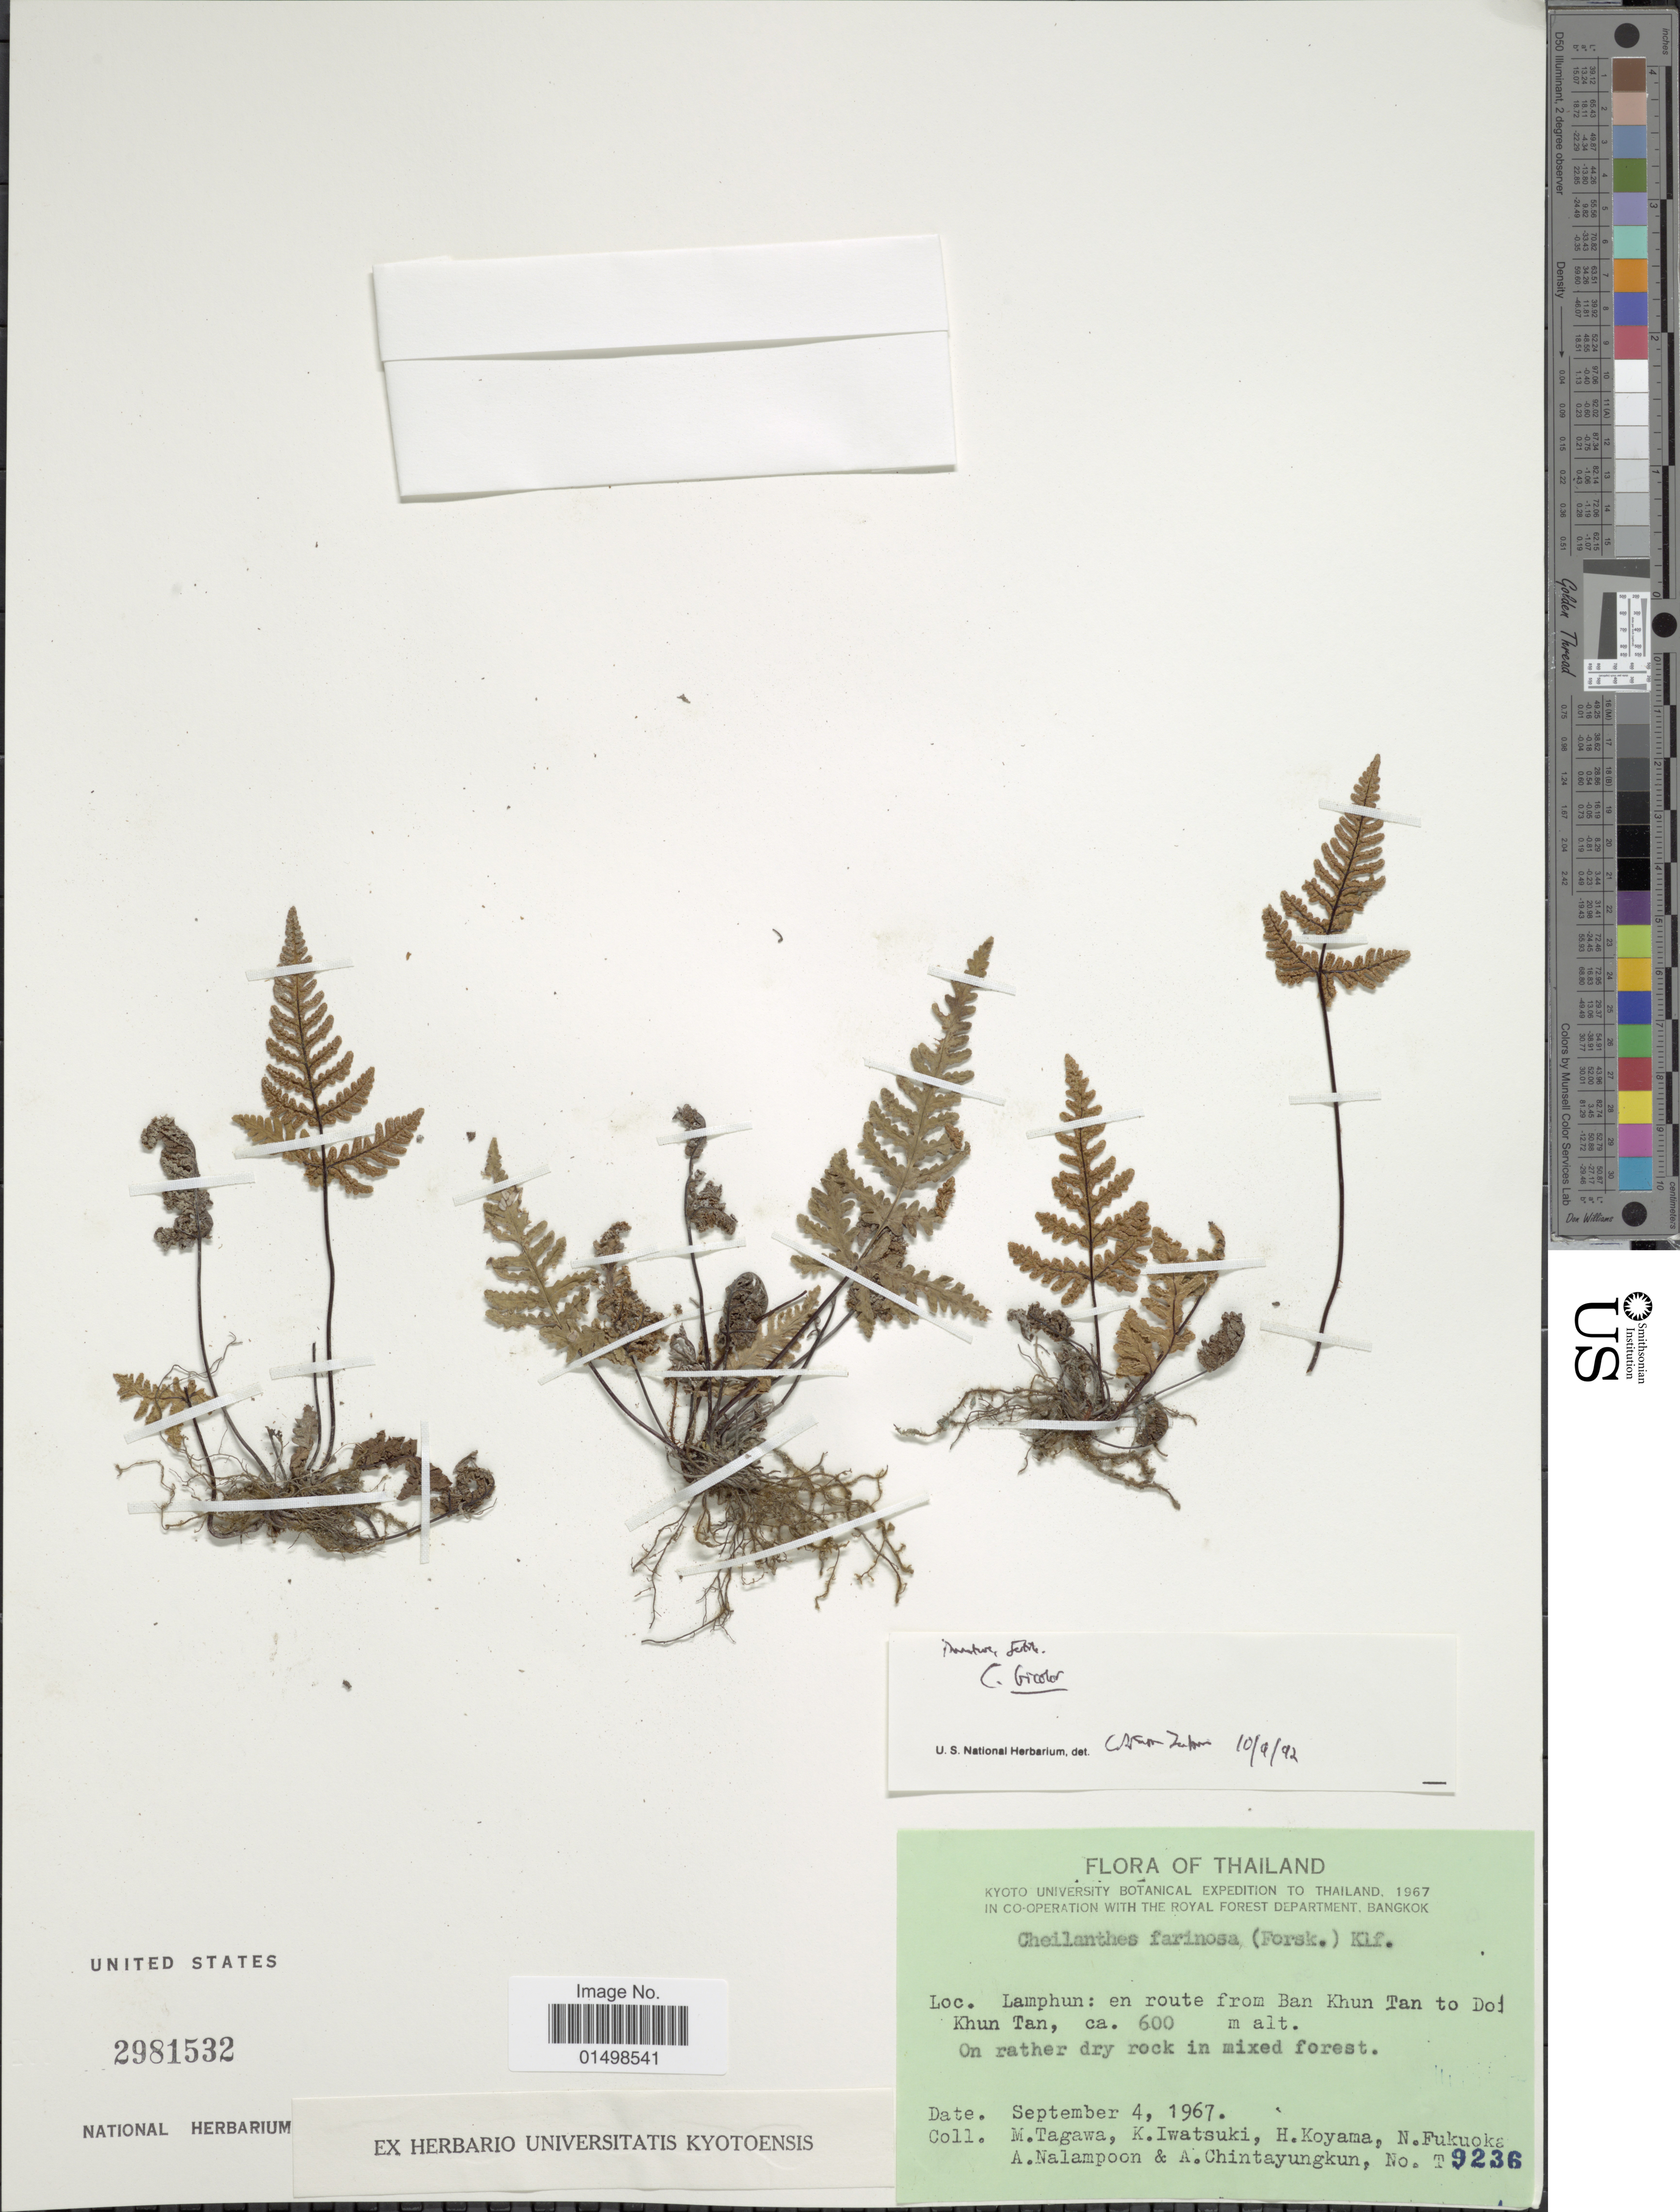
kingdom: Plantae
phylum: Tracheophyta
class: Polypodiopsida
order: Polypodiales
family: Pteridaceae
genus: Aleuritopteris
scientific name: Aleuritopteris farinosa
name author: (Forssk.) Fée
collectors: M. Tagawa, K. Iwatsuki, H. Koyama, N. Fukuoka & et al.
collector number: T9236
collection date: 1967-09-04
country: Thailand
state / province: Lamphun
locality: Flora of Thailand, Lapmphun: en route from Ban Khun Tan to Doi Khun Tan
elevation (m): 600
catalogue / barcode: US 2981532